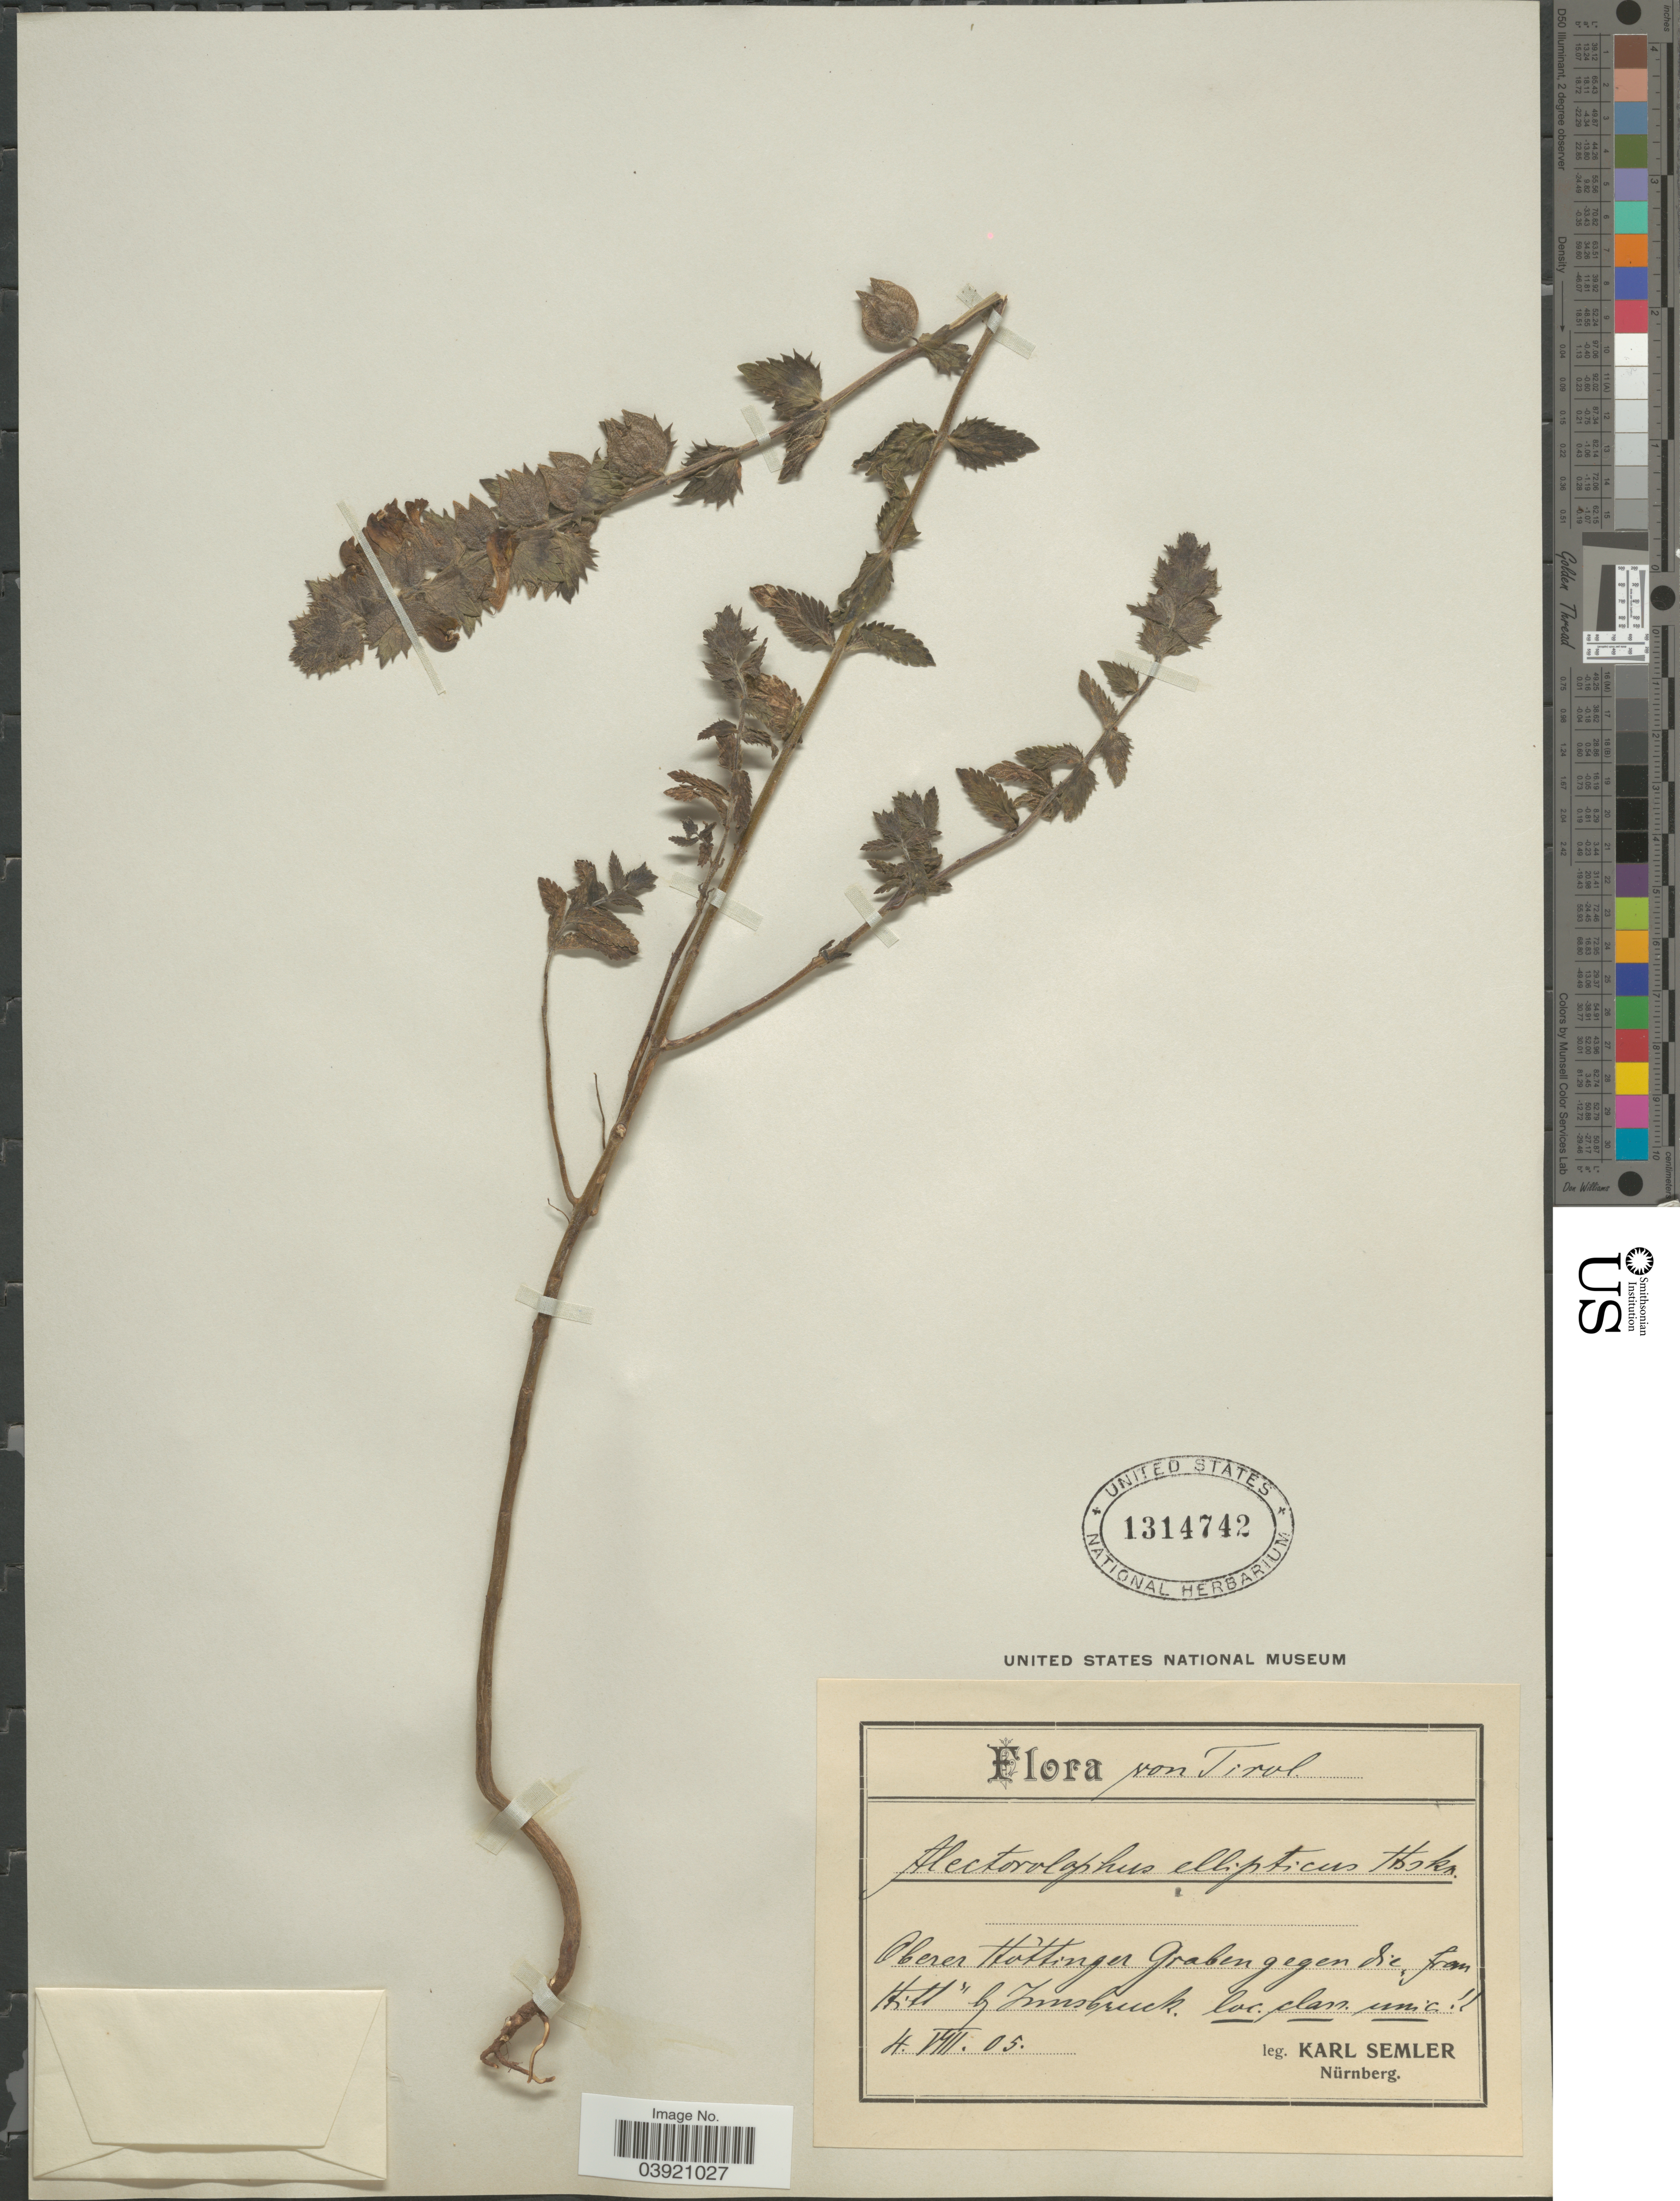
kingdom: Plantae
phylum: Tracheophyta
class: Magnoliopsida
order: Lamiales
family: Orobanchaceae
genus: Rhinanthus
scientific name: Rhinanthus ellipticus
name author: Hausskn.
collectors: K. Semler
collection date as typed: Transcribed d/m/y: 4/8/5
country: Austria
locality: Oberer Hôttinger Graben gegen die fran Hitt [interpreted] b/ Innsbruck.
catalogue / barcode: US 1314742